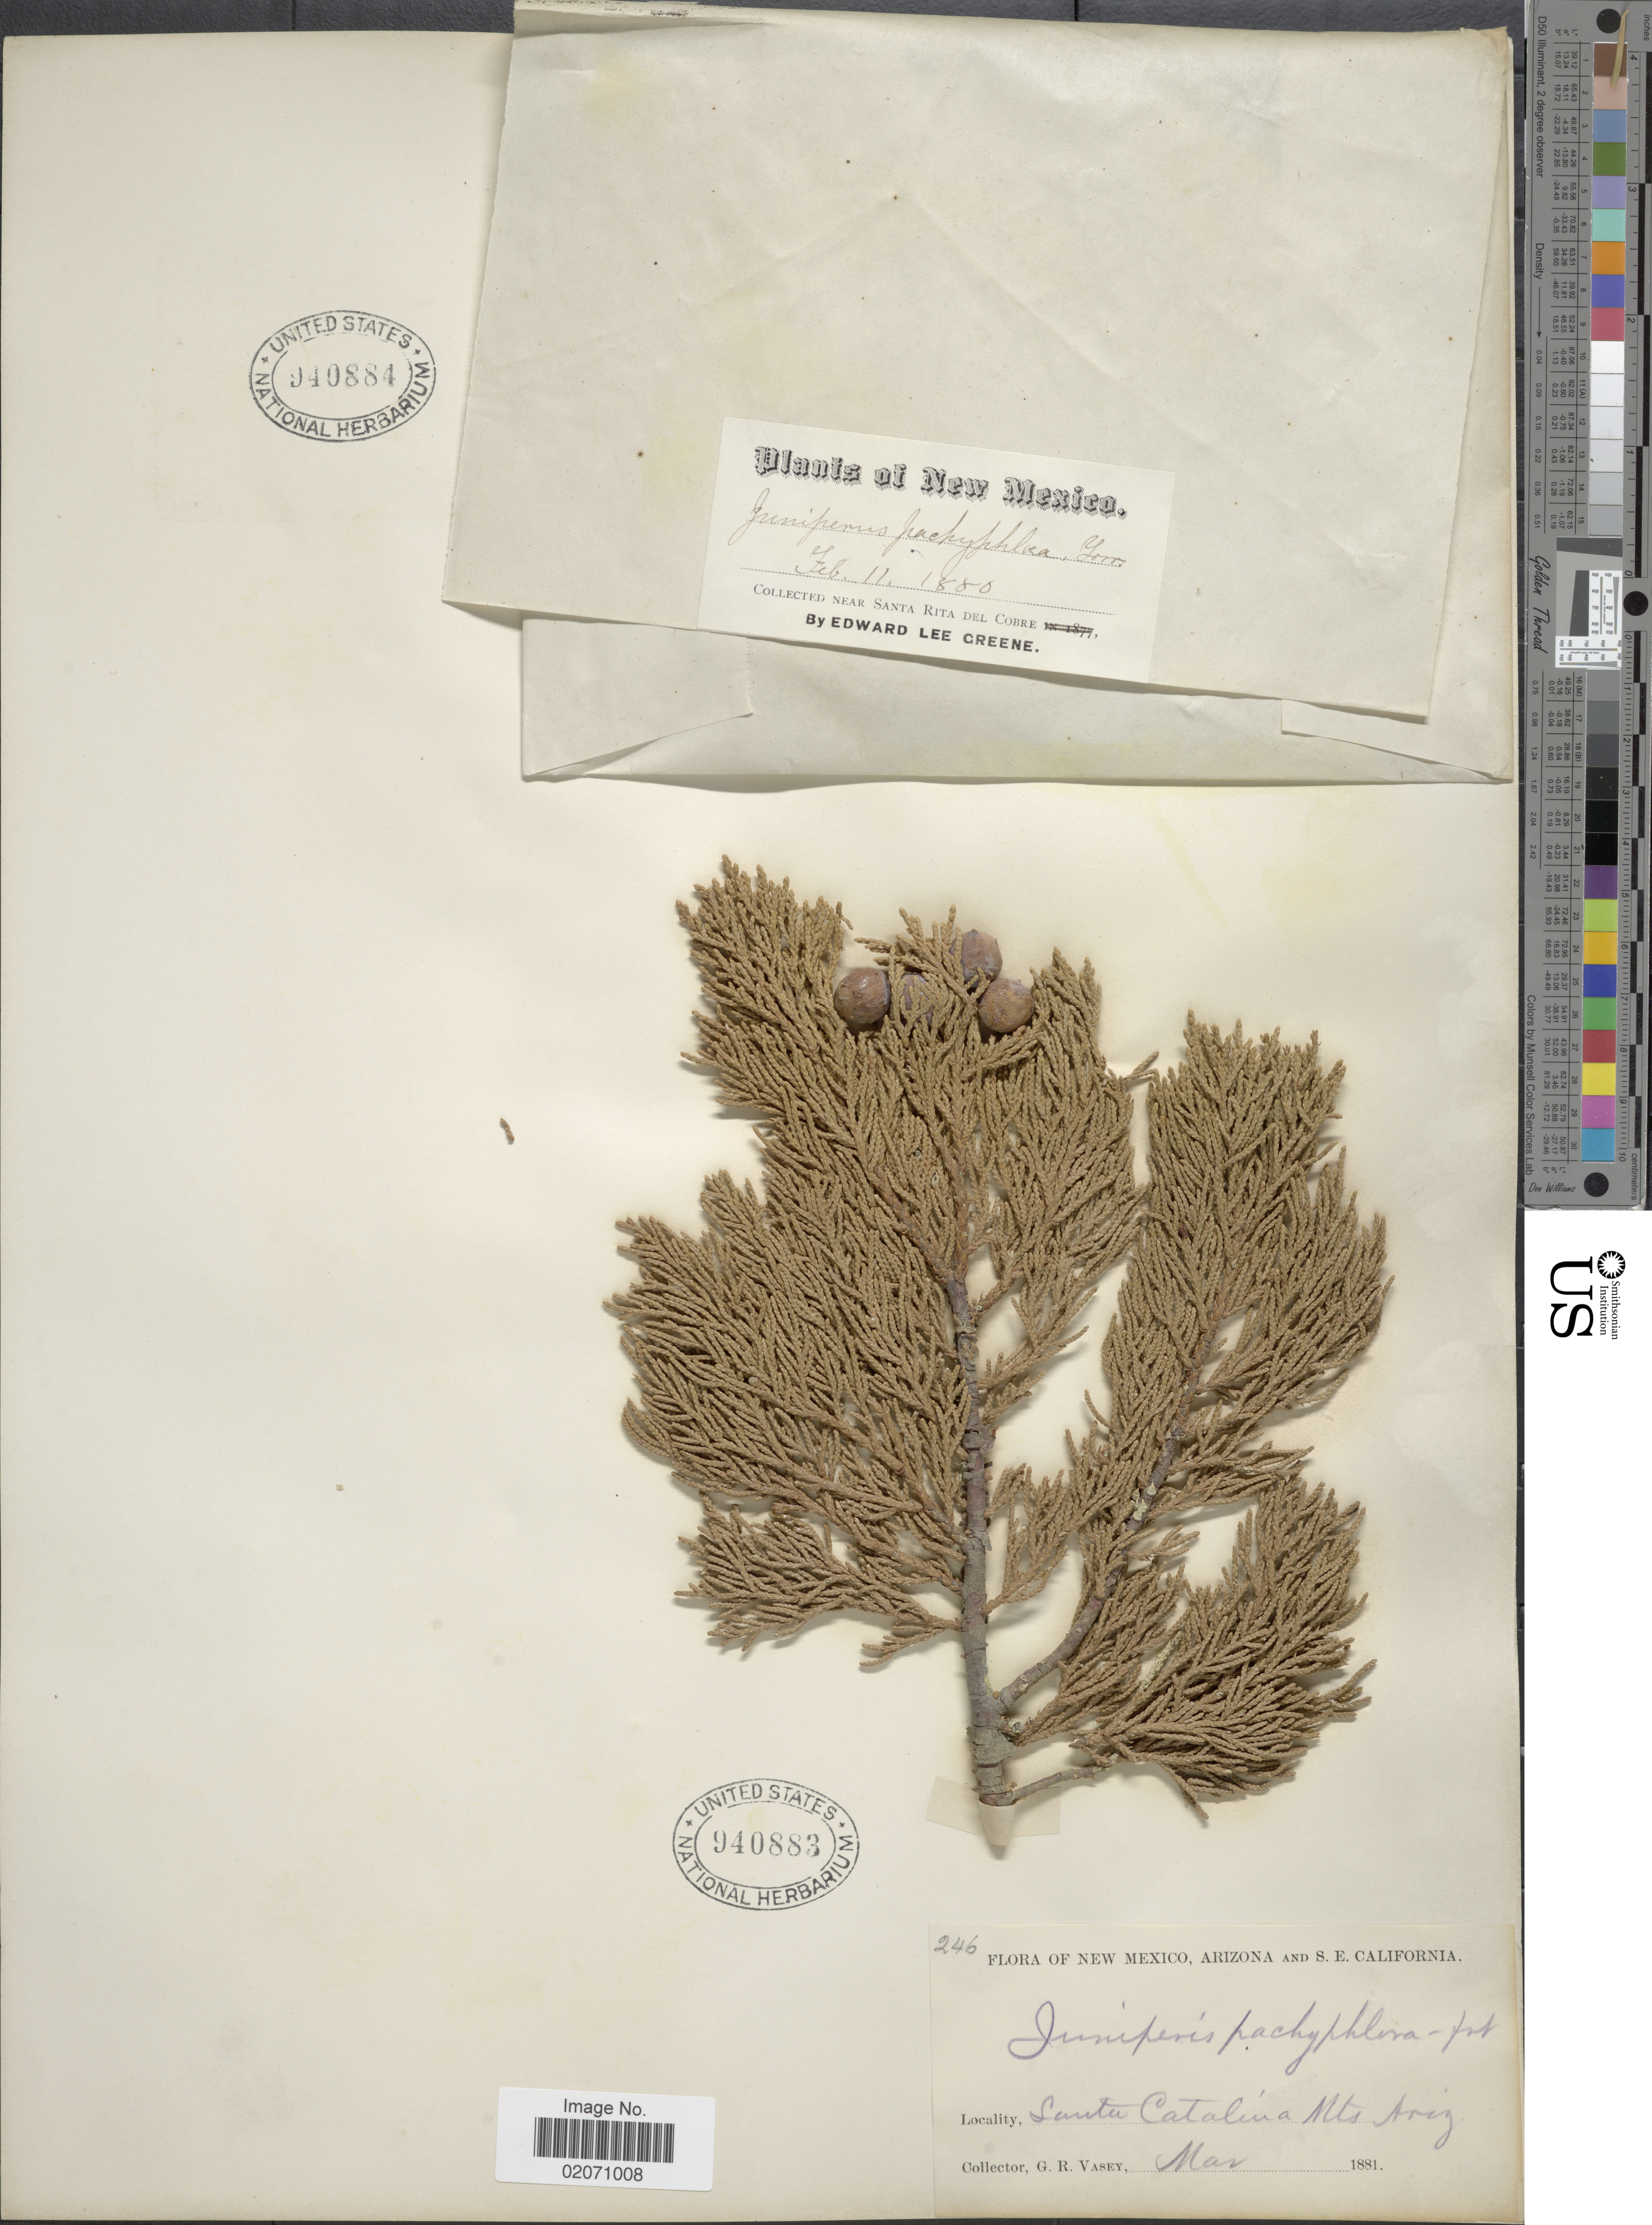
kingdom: Plantae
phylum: Tracheophyta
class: Pinopsida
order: Pinales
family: Cupressaceae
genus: Juniperus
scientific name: Juniperus deppeana var. pachyphlaea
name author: (Torr.) Martínez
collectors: E. L. Greene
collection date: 1880-02-11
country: United States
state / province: New Mexico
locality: Near Santa Rita del Cobre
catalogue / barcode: US 940884-2